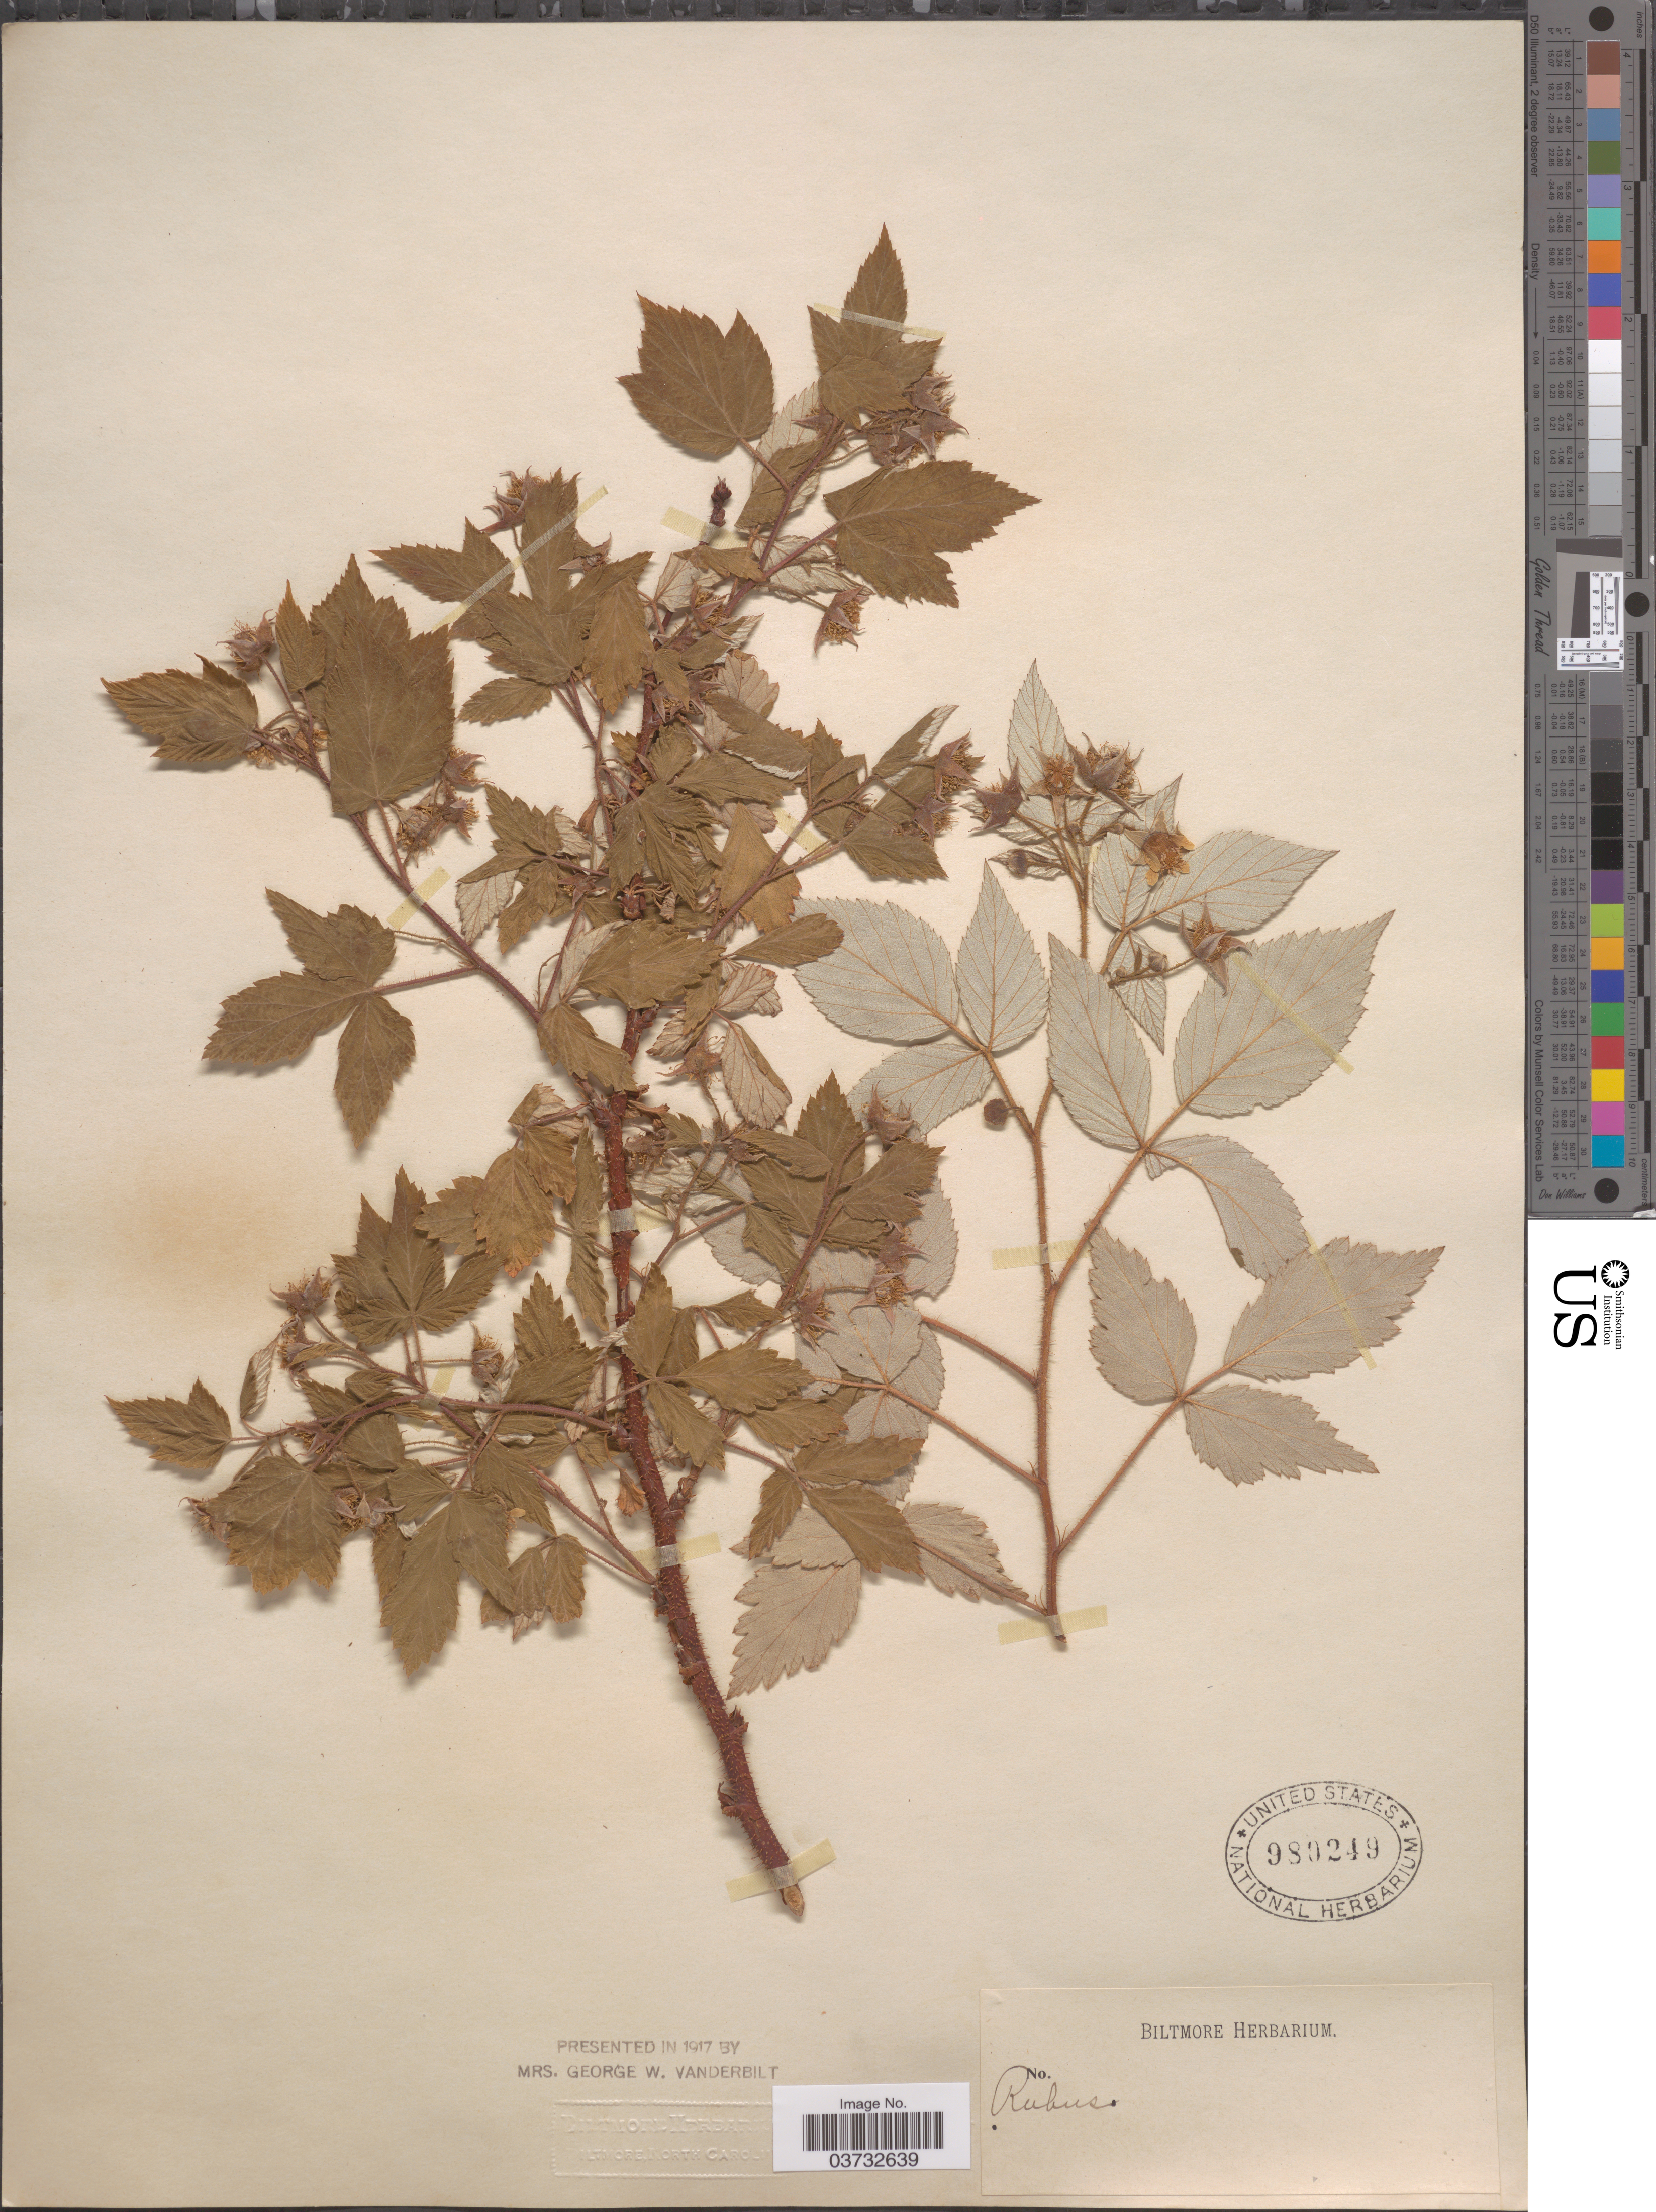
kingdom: Plantae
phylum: Tracheophyta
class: Magnoliopsida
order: Rosales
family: Rosaceae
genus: Rubus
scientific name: Rubus sp.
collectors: ex herb. Biltmore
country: United States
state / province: North Carolina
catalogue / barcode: US 980249